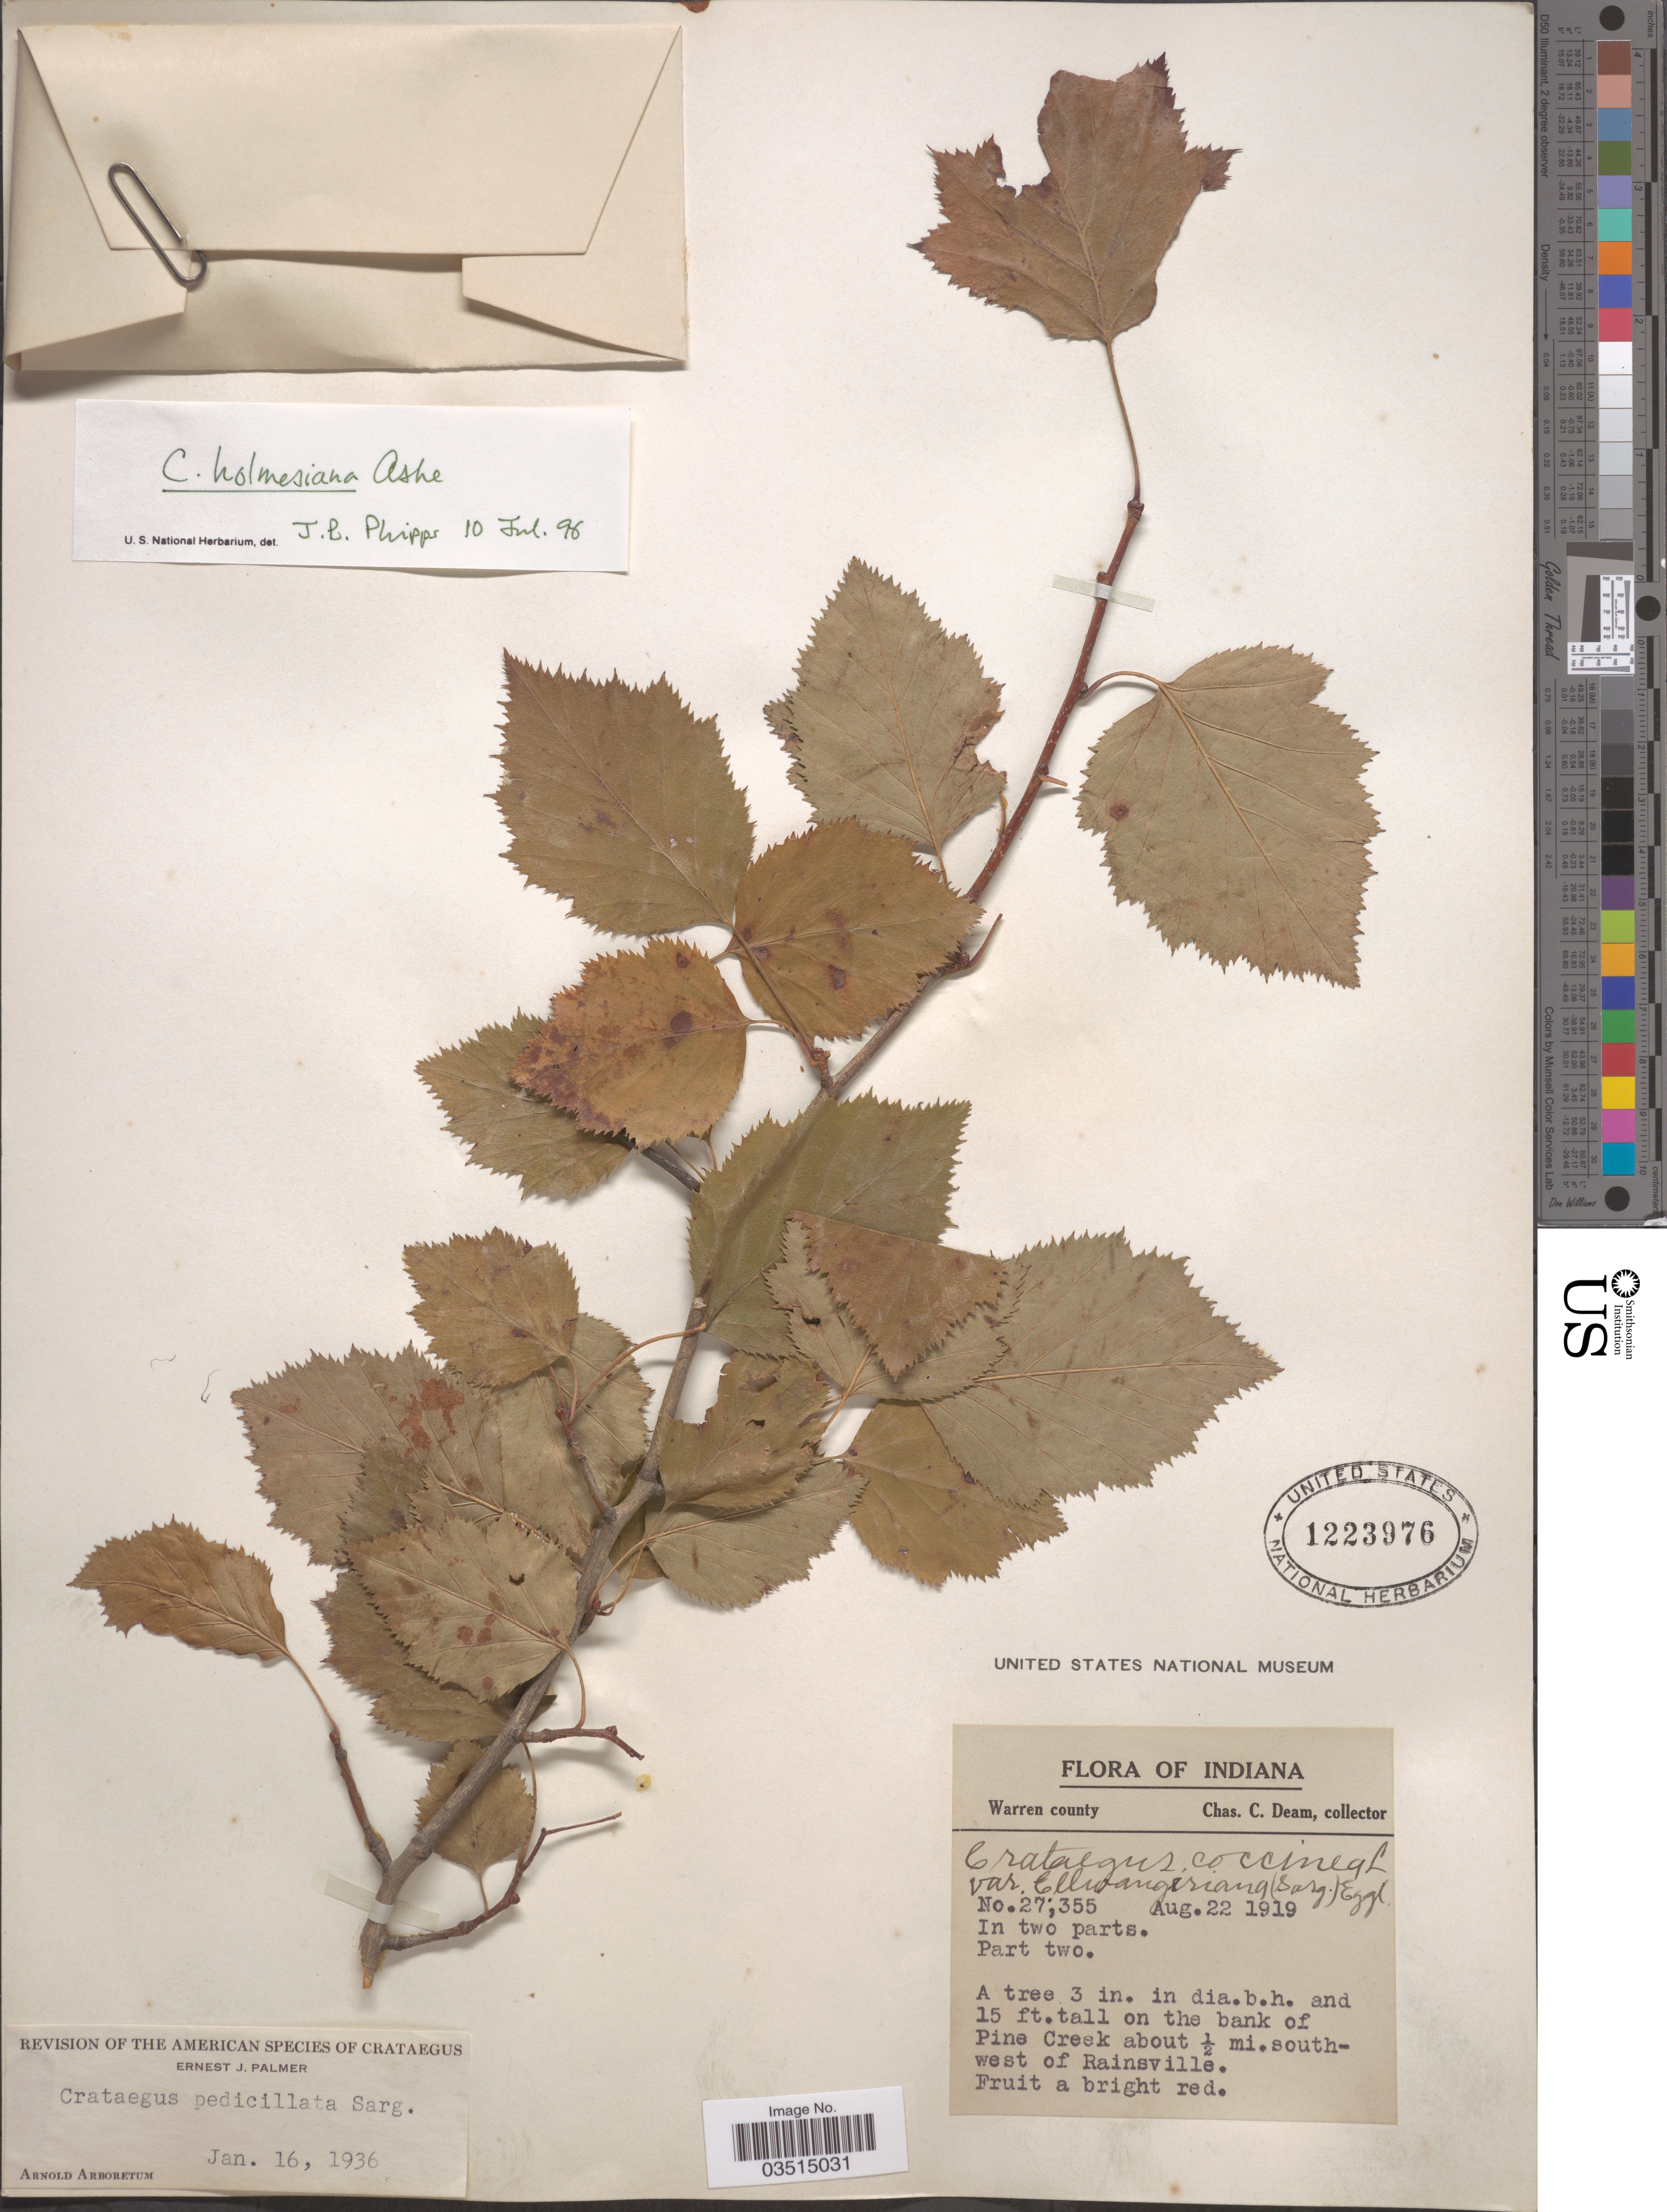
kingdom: Plantae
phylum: Tracheophyta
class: Magnoliopsida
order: Rosales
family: Rosaceae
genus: Crataegus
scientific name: Crataegus holmesiana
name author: Ashe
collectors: C. C. Deam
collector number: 27355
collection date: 1919-08-22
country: United States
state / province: Indiana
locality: Warren county. On the bank of Pine Creek about ½ mi. southwest of Rainsville.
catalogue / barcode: US 1223976